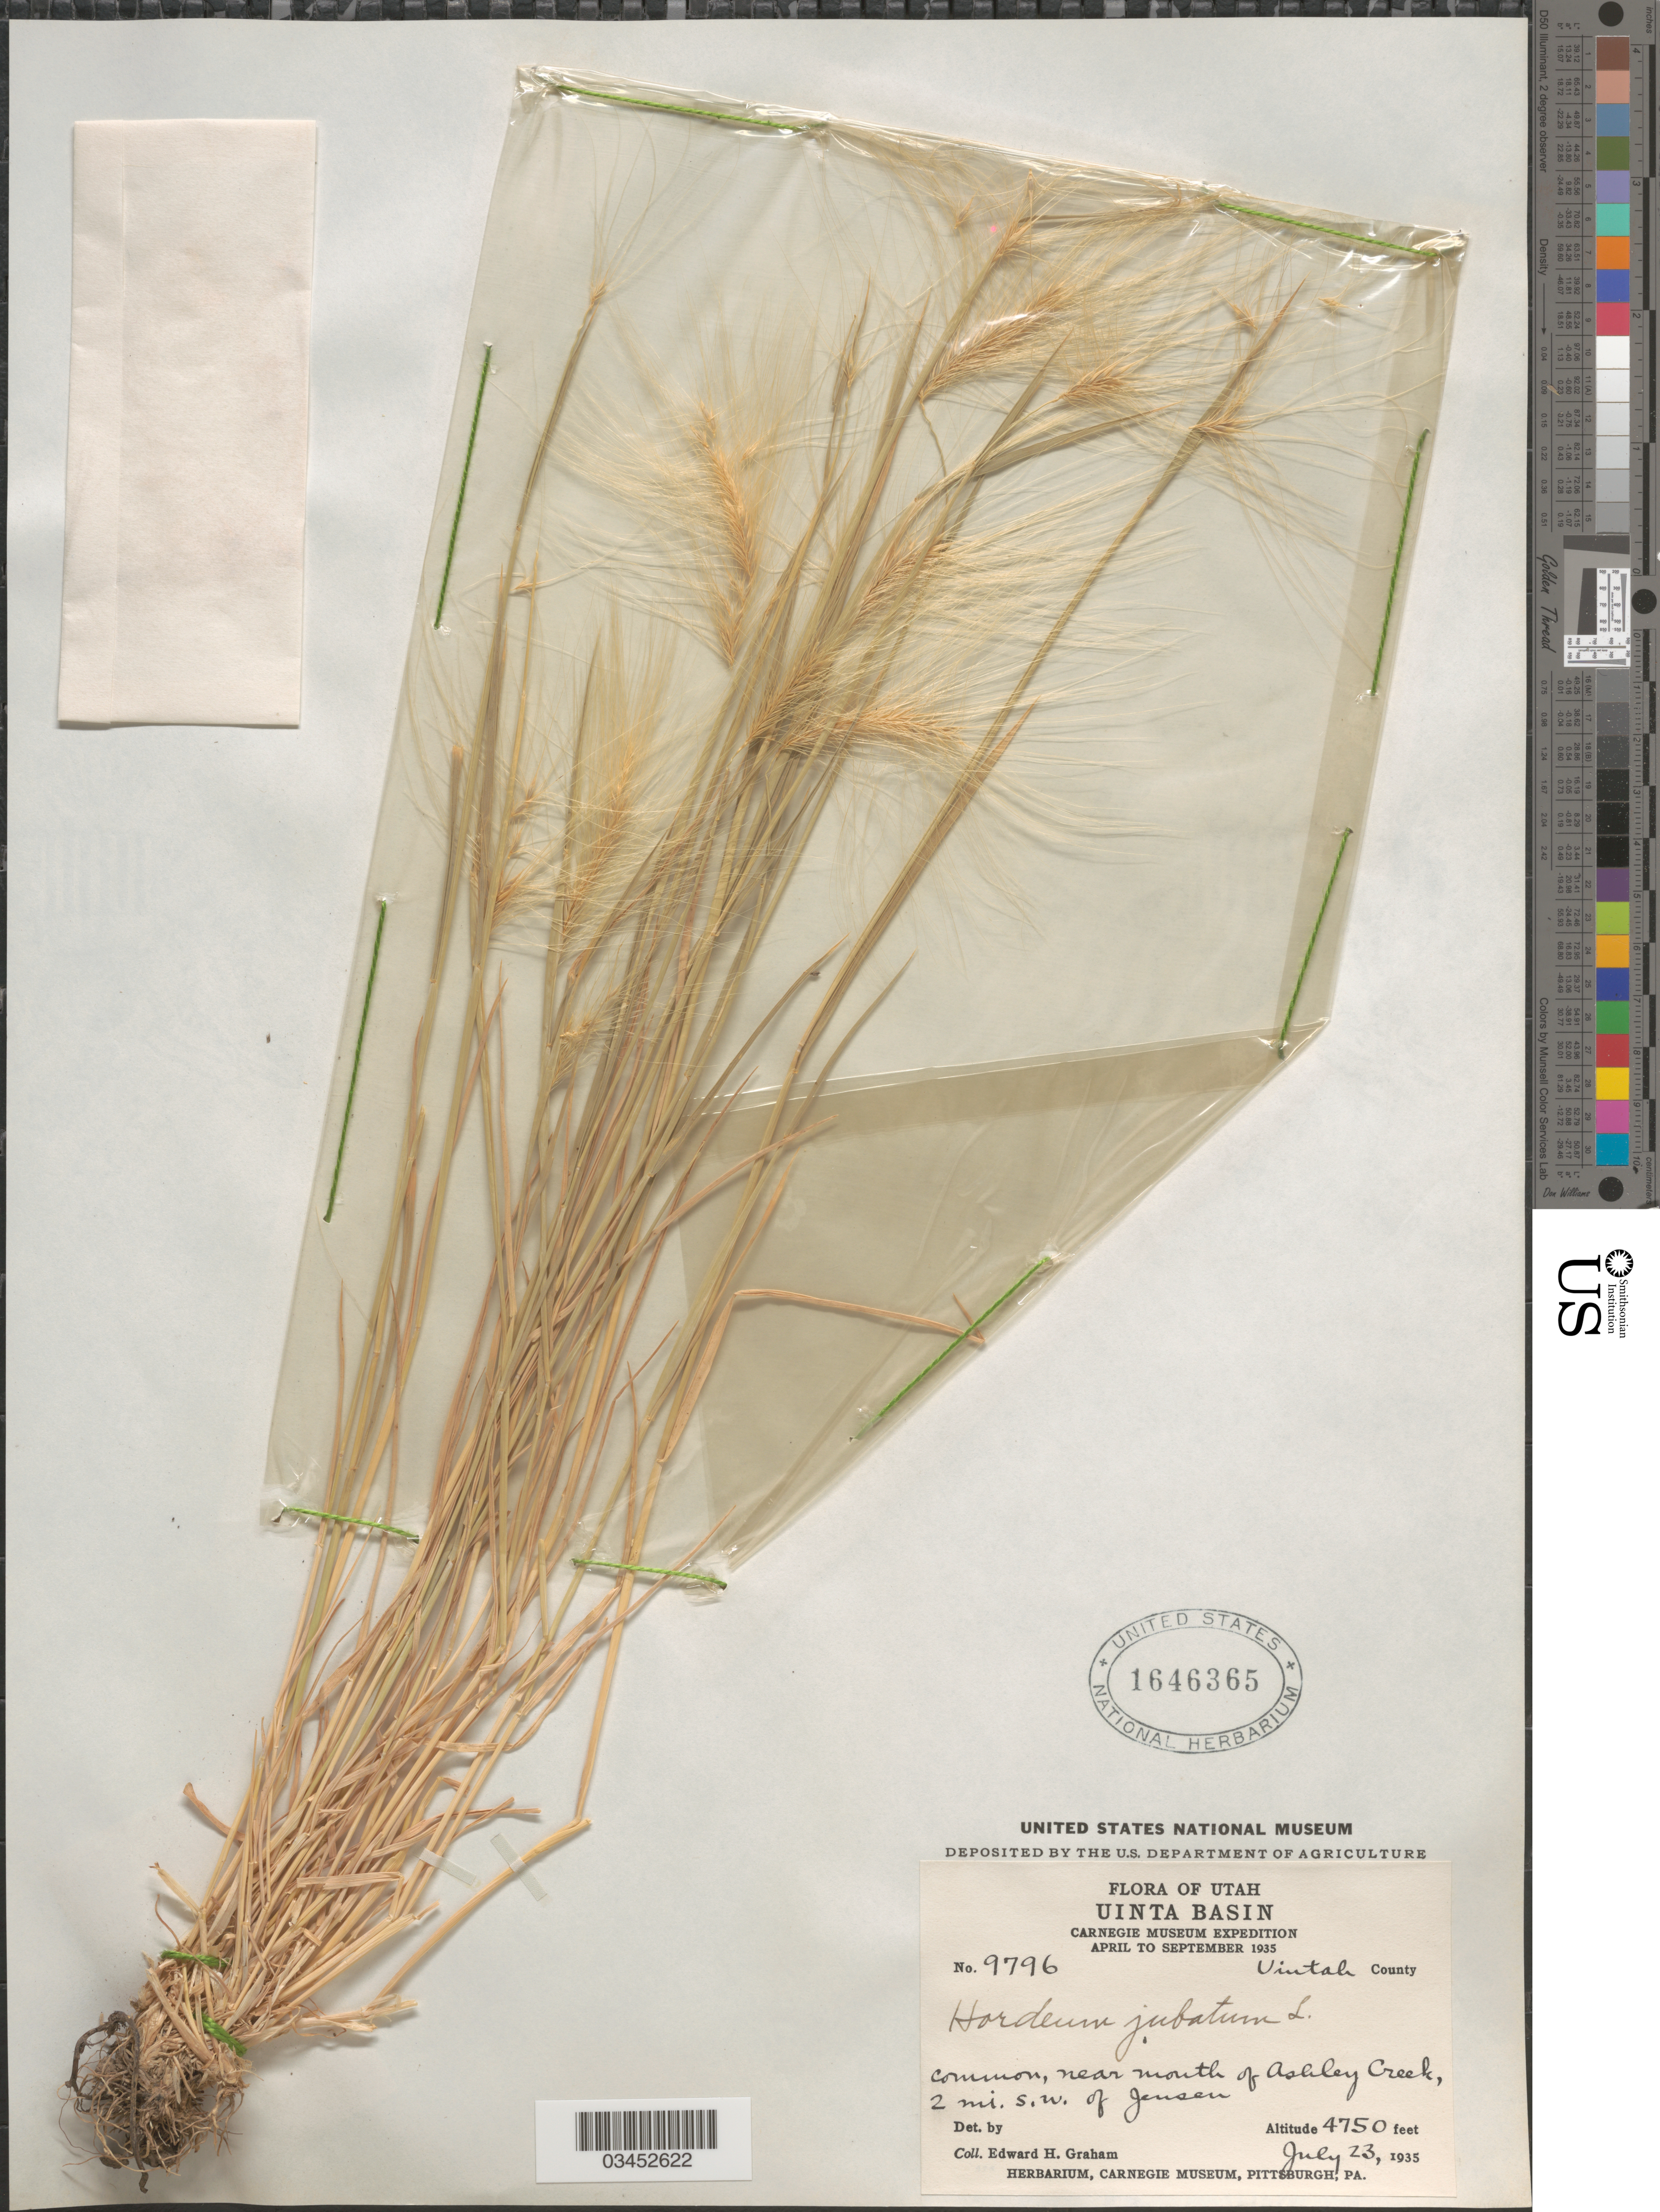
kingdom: Plantae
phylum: Tracheophyta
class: Liliopsida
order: Poales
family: Poaceae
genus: Hordeum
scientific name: Hordeum jubatum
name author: L.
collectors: E. H. Graham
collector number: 9796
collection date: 1935-07-23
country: United States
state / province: Utah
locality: Uinta Basin. Carnegie Museum Expedition April to September 1935. Uintah County. Near mouth of Ashley Creek, 2 mi. s.w. of Jensen.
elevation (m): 1448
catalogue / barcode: US 1646365